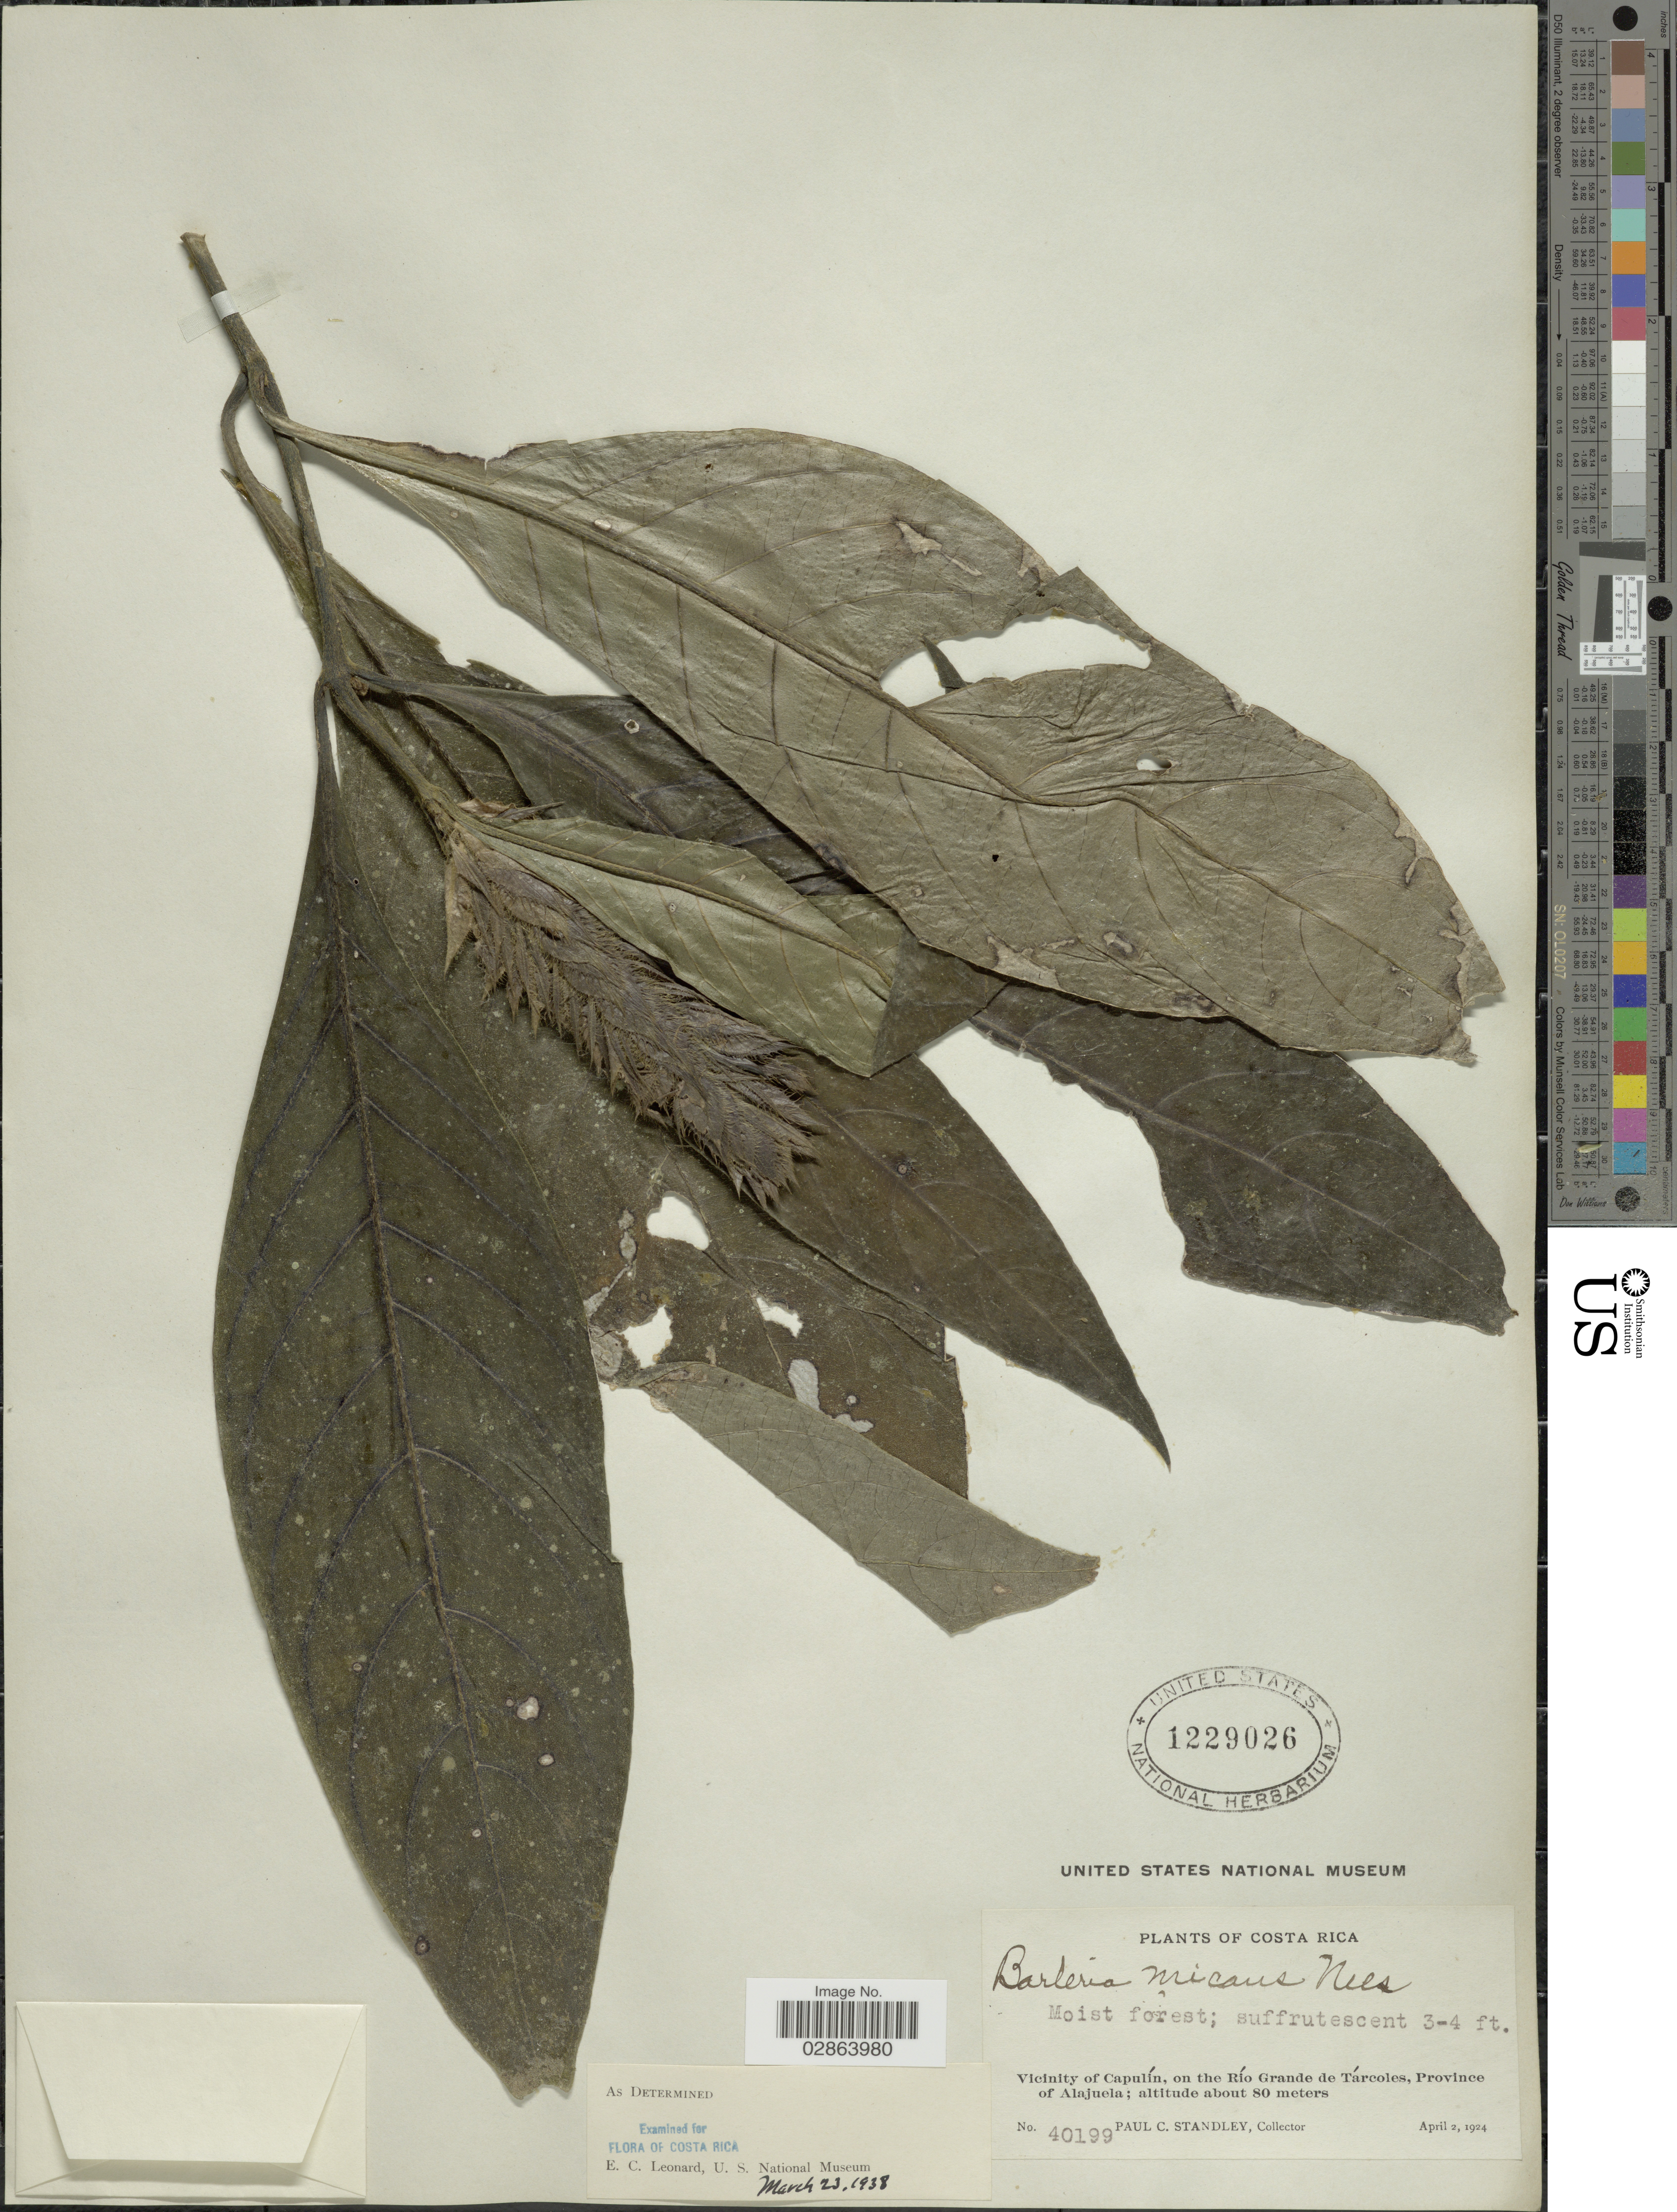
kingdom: Plantae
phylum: Tracheophyta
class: Magnoliopsida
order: Lamiales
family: Acanthaceae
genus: Barleria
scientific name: Barleria oenotheroides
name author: Dum. Cours.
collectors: P. C. Standley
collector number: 40199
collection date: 1924-04-02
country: Costa Rica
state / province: Alajuela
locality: Vicinity of Capulín, on the Río Grande de Tárcoles, Province of Alajuela.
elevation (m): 80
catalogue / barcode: US 1229026